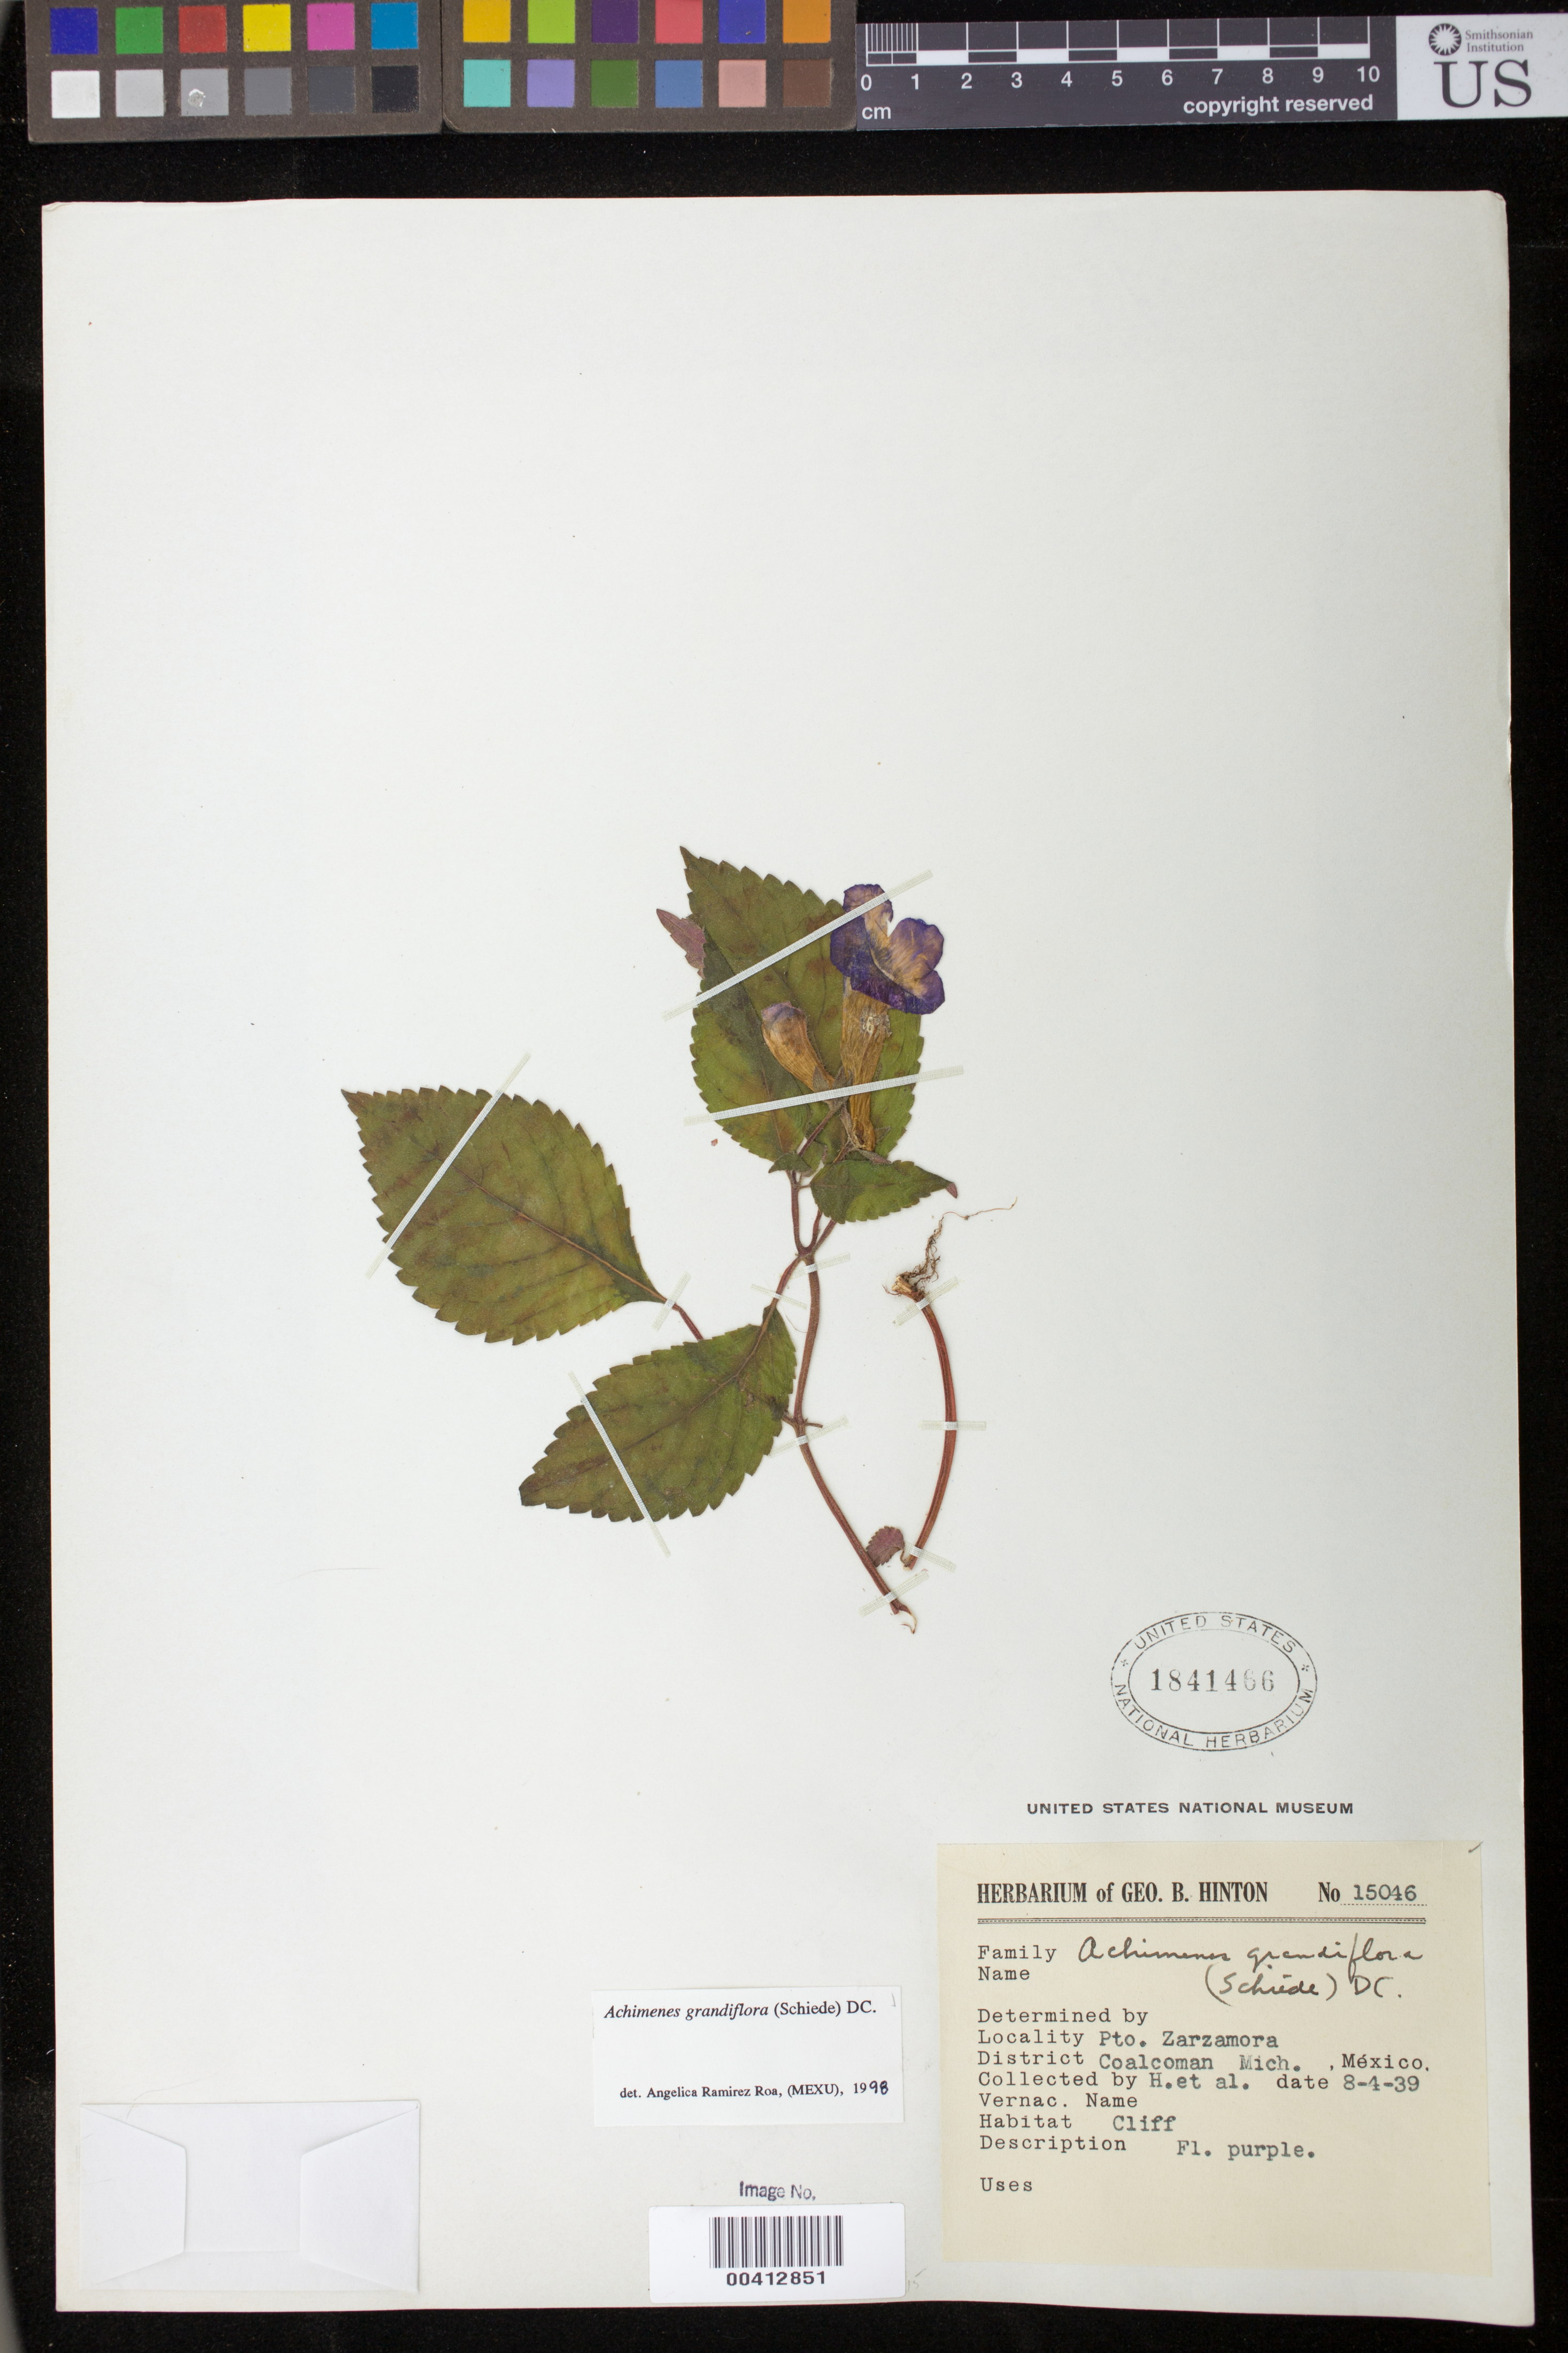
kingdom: Plantae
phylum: Tracheophyta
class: Magnoliopsida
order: Lamiales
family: Gesneriaceae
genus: Achimenes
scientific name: Achimenes grandiflora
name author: (Schiede) DC.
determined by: Skog, Laurence E.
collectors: G. B. Hinton & et al.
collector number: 15046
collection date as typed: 04 Aug 1939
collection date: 1939-08-04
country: Mexico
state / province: Michoacan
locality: Dist. Coalcoman, Pto. Zarzamora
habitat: Cliff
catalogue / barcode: US 1841466